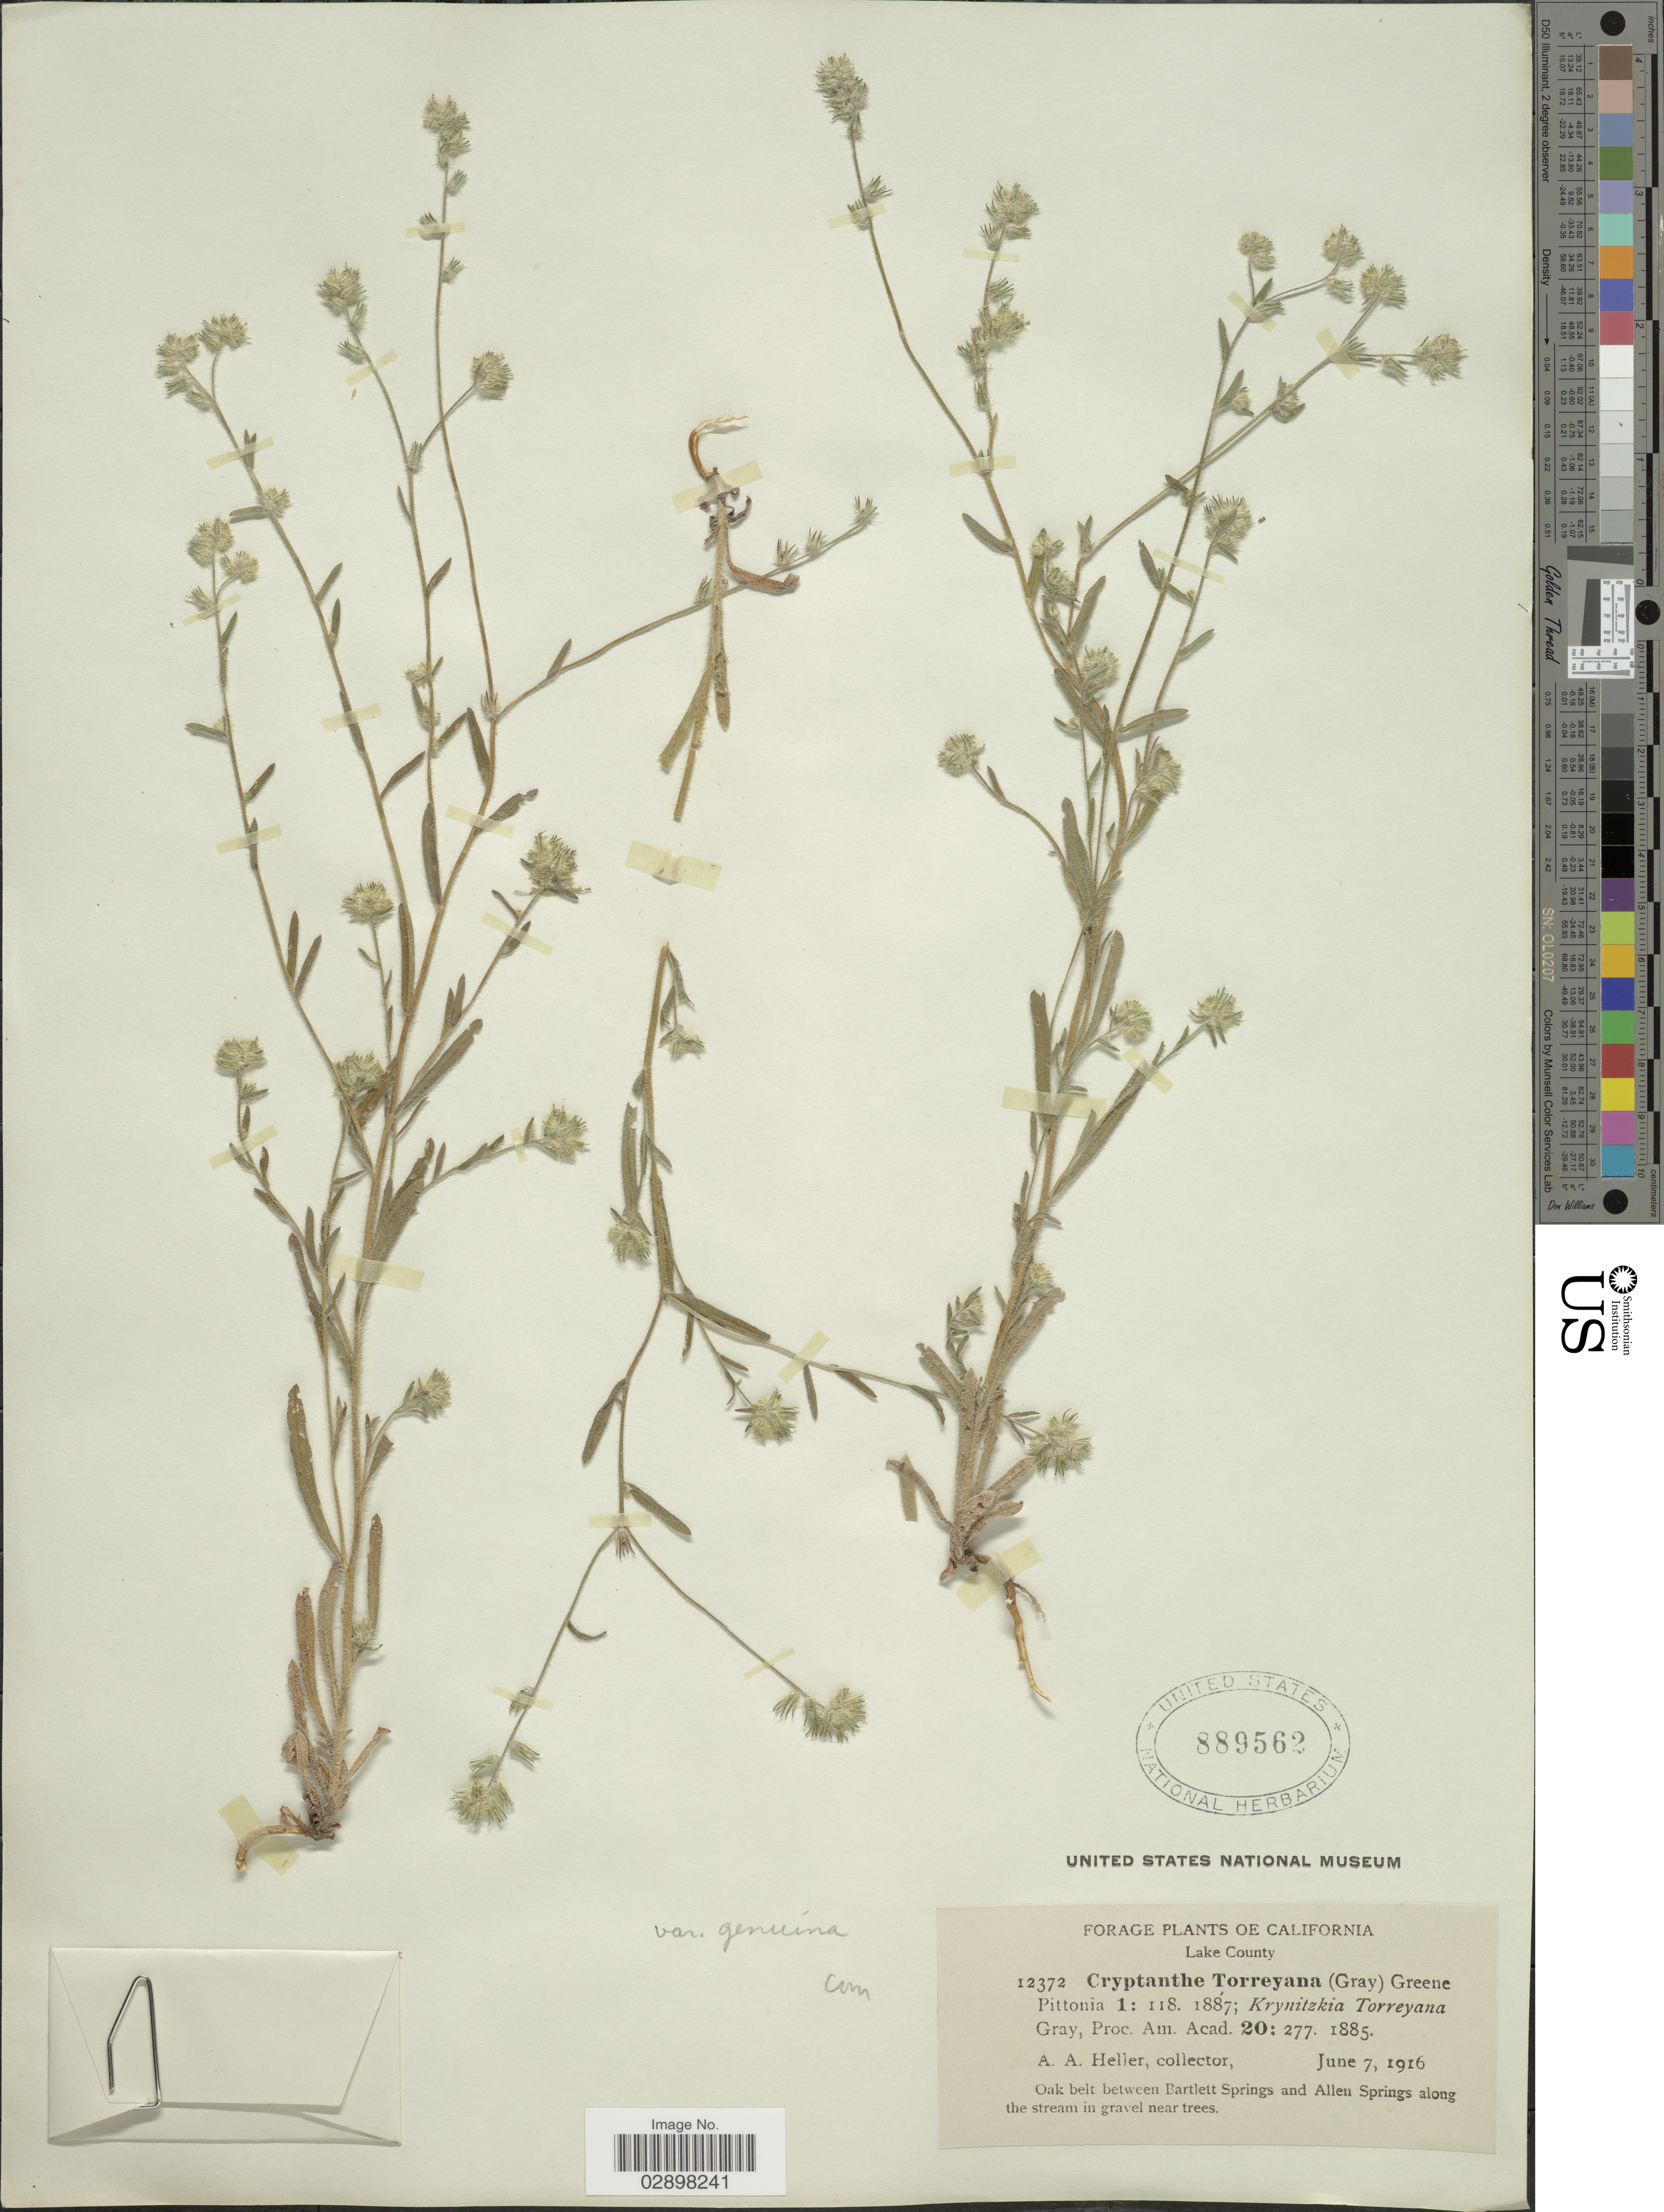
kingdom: Plantae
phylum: Tracheophyta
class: Magnoliopsida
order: Boraginales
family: Boraginaceae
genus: Cryptantha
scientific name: Cryptantha torreyana var. genuina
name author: I.M. Johnst.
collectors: A. A. Heller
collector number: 12372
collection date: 1916-06-07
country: United States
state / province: California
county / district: Lake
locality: Lake County, Oak belt between Bartlett Springs and Allen Springs along the stream in gravel near trees.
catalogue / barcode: US 889562